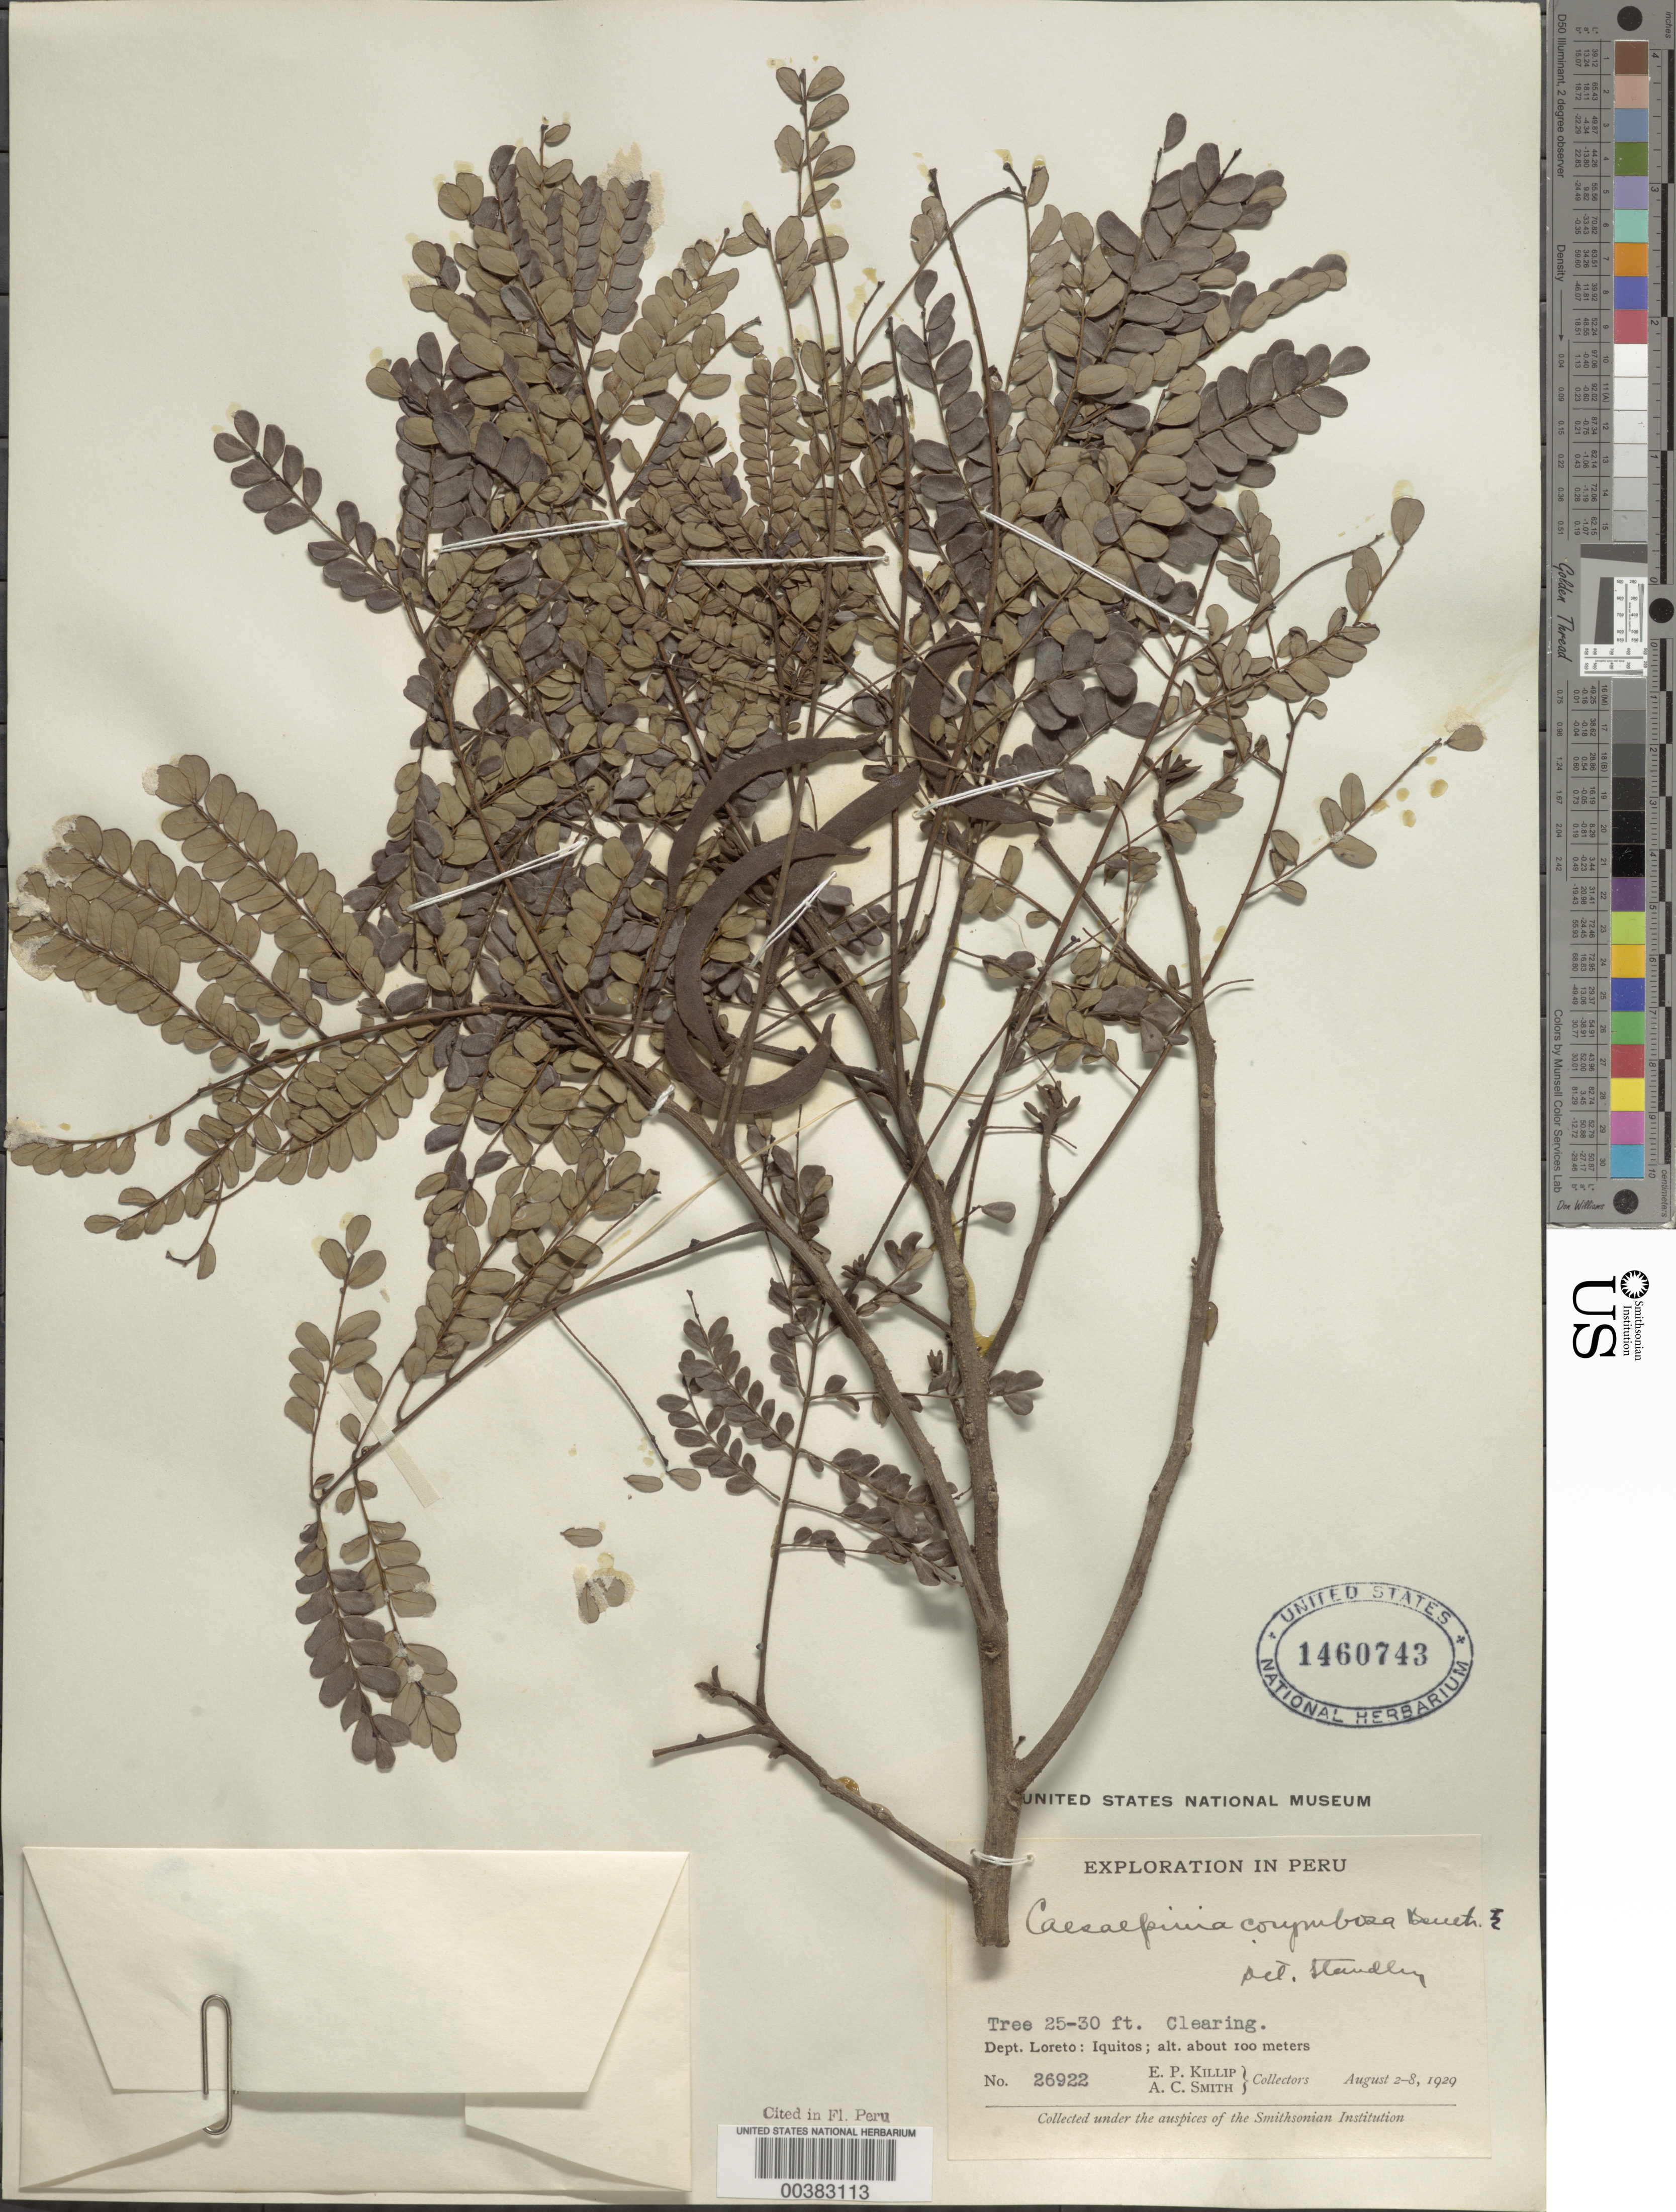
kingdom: Plantae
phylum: Tracheophyta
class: Magnoliopsida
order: Fabales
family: Fabaceae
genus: Libidibia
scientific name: Libidibia glabrata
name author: (Kunth) C. Cast. & G.P. Lewis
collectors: E. P. Killip & A. C. Smith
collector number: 26922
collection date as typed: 02 Aug 1929 to 08 Aug 1929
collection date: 1929-08-02/1929-08-08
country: Peru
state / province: Loreto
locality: Iquitos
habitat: Clearing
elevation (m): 100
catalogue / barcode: US 1460743